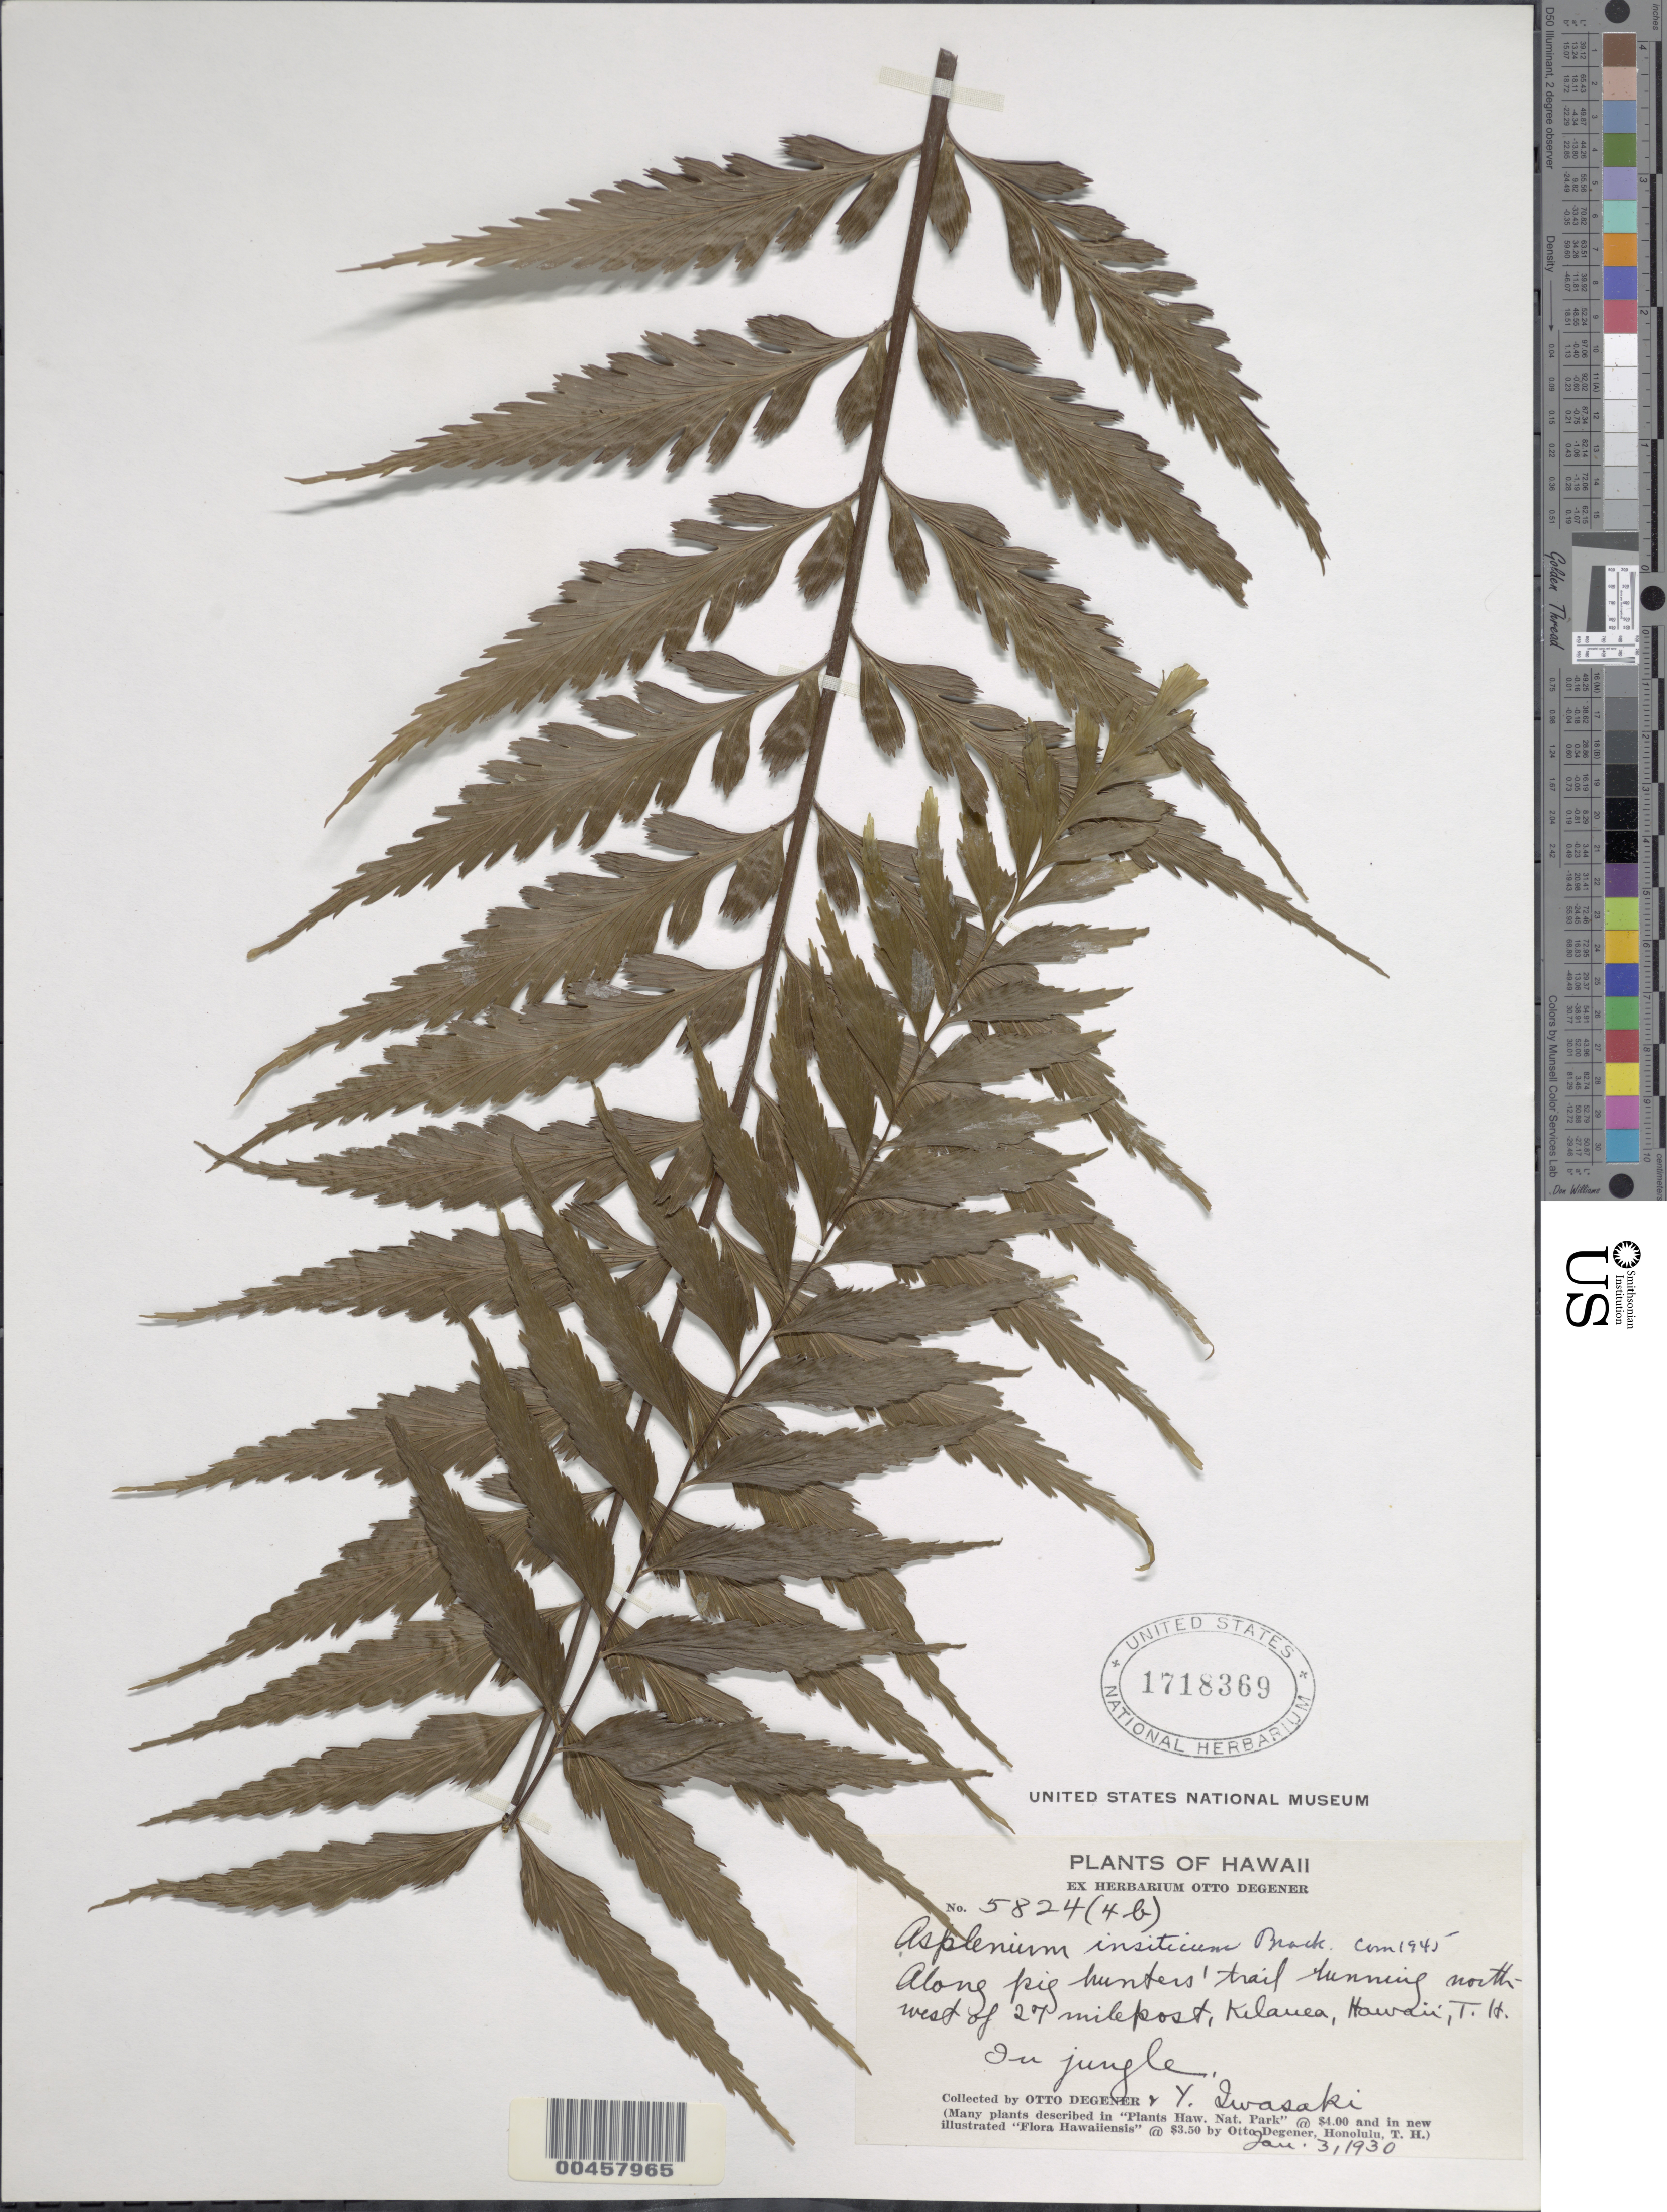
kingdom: Plantae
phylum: Tracheophyta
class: Polypodiopsida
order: Polypodiales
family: Aspleniaceae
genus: Asplenium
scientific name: Asplenium insiticium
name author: Brack. in Wilkes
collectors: O. Degener & Y. Iwasaki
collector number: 5824(4b)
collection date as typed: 3 Jan 1930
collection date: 1930-01-03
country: United States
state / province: Hawaii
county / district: Hawaii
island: Hawaii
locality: Along pig hunter's trail running NW of 27 milepost, Kilauea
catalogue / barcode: US 1718369